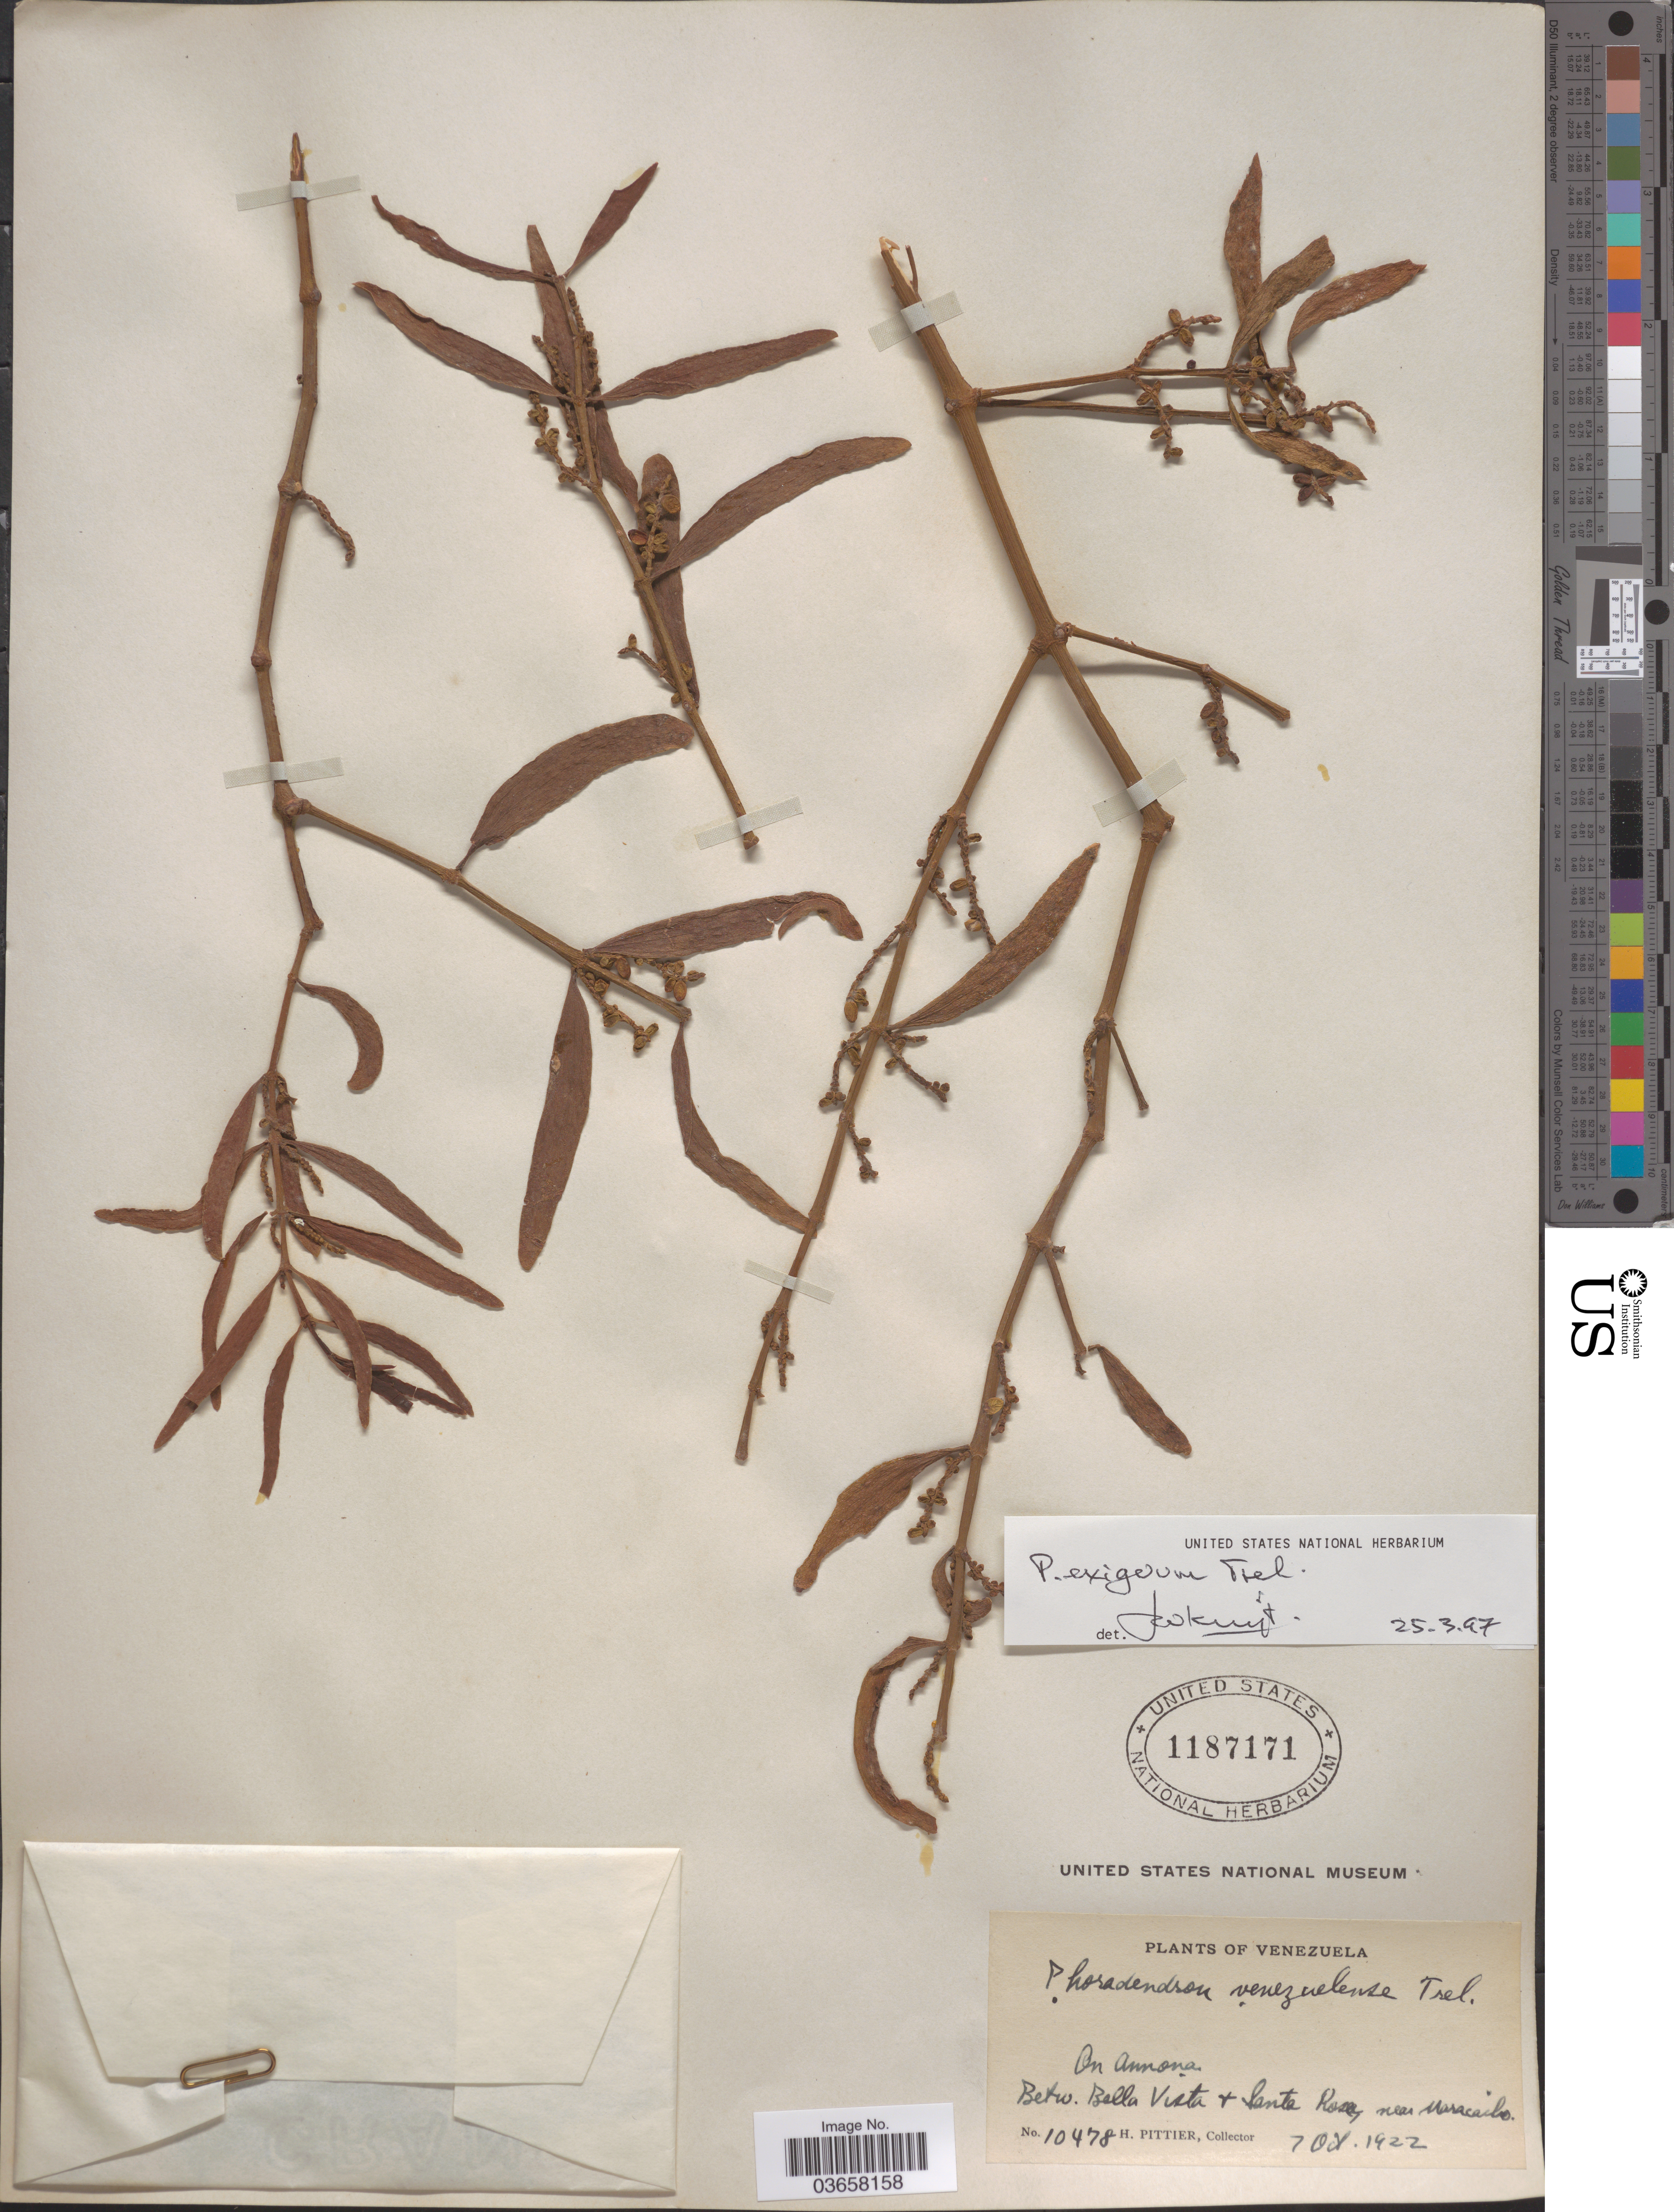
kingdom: Plantae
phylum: Tracheophyta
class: Magnoliopsida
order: Santalales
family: Viscaceae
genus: Phoradendron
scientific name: Phoradendron exiguum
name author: Trel.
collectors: H. F. Pittier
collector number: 10478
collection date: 1922-10-07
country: Venezuela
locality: Betw. Bella Vista & Santa Rosa, near Maracaibo.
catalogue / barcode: US 1187171